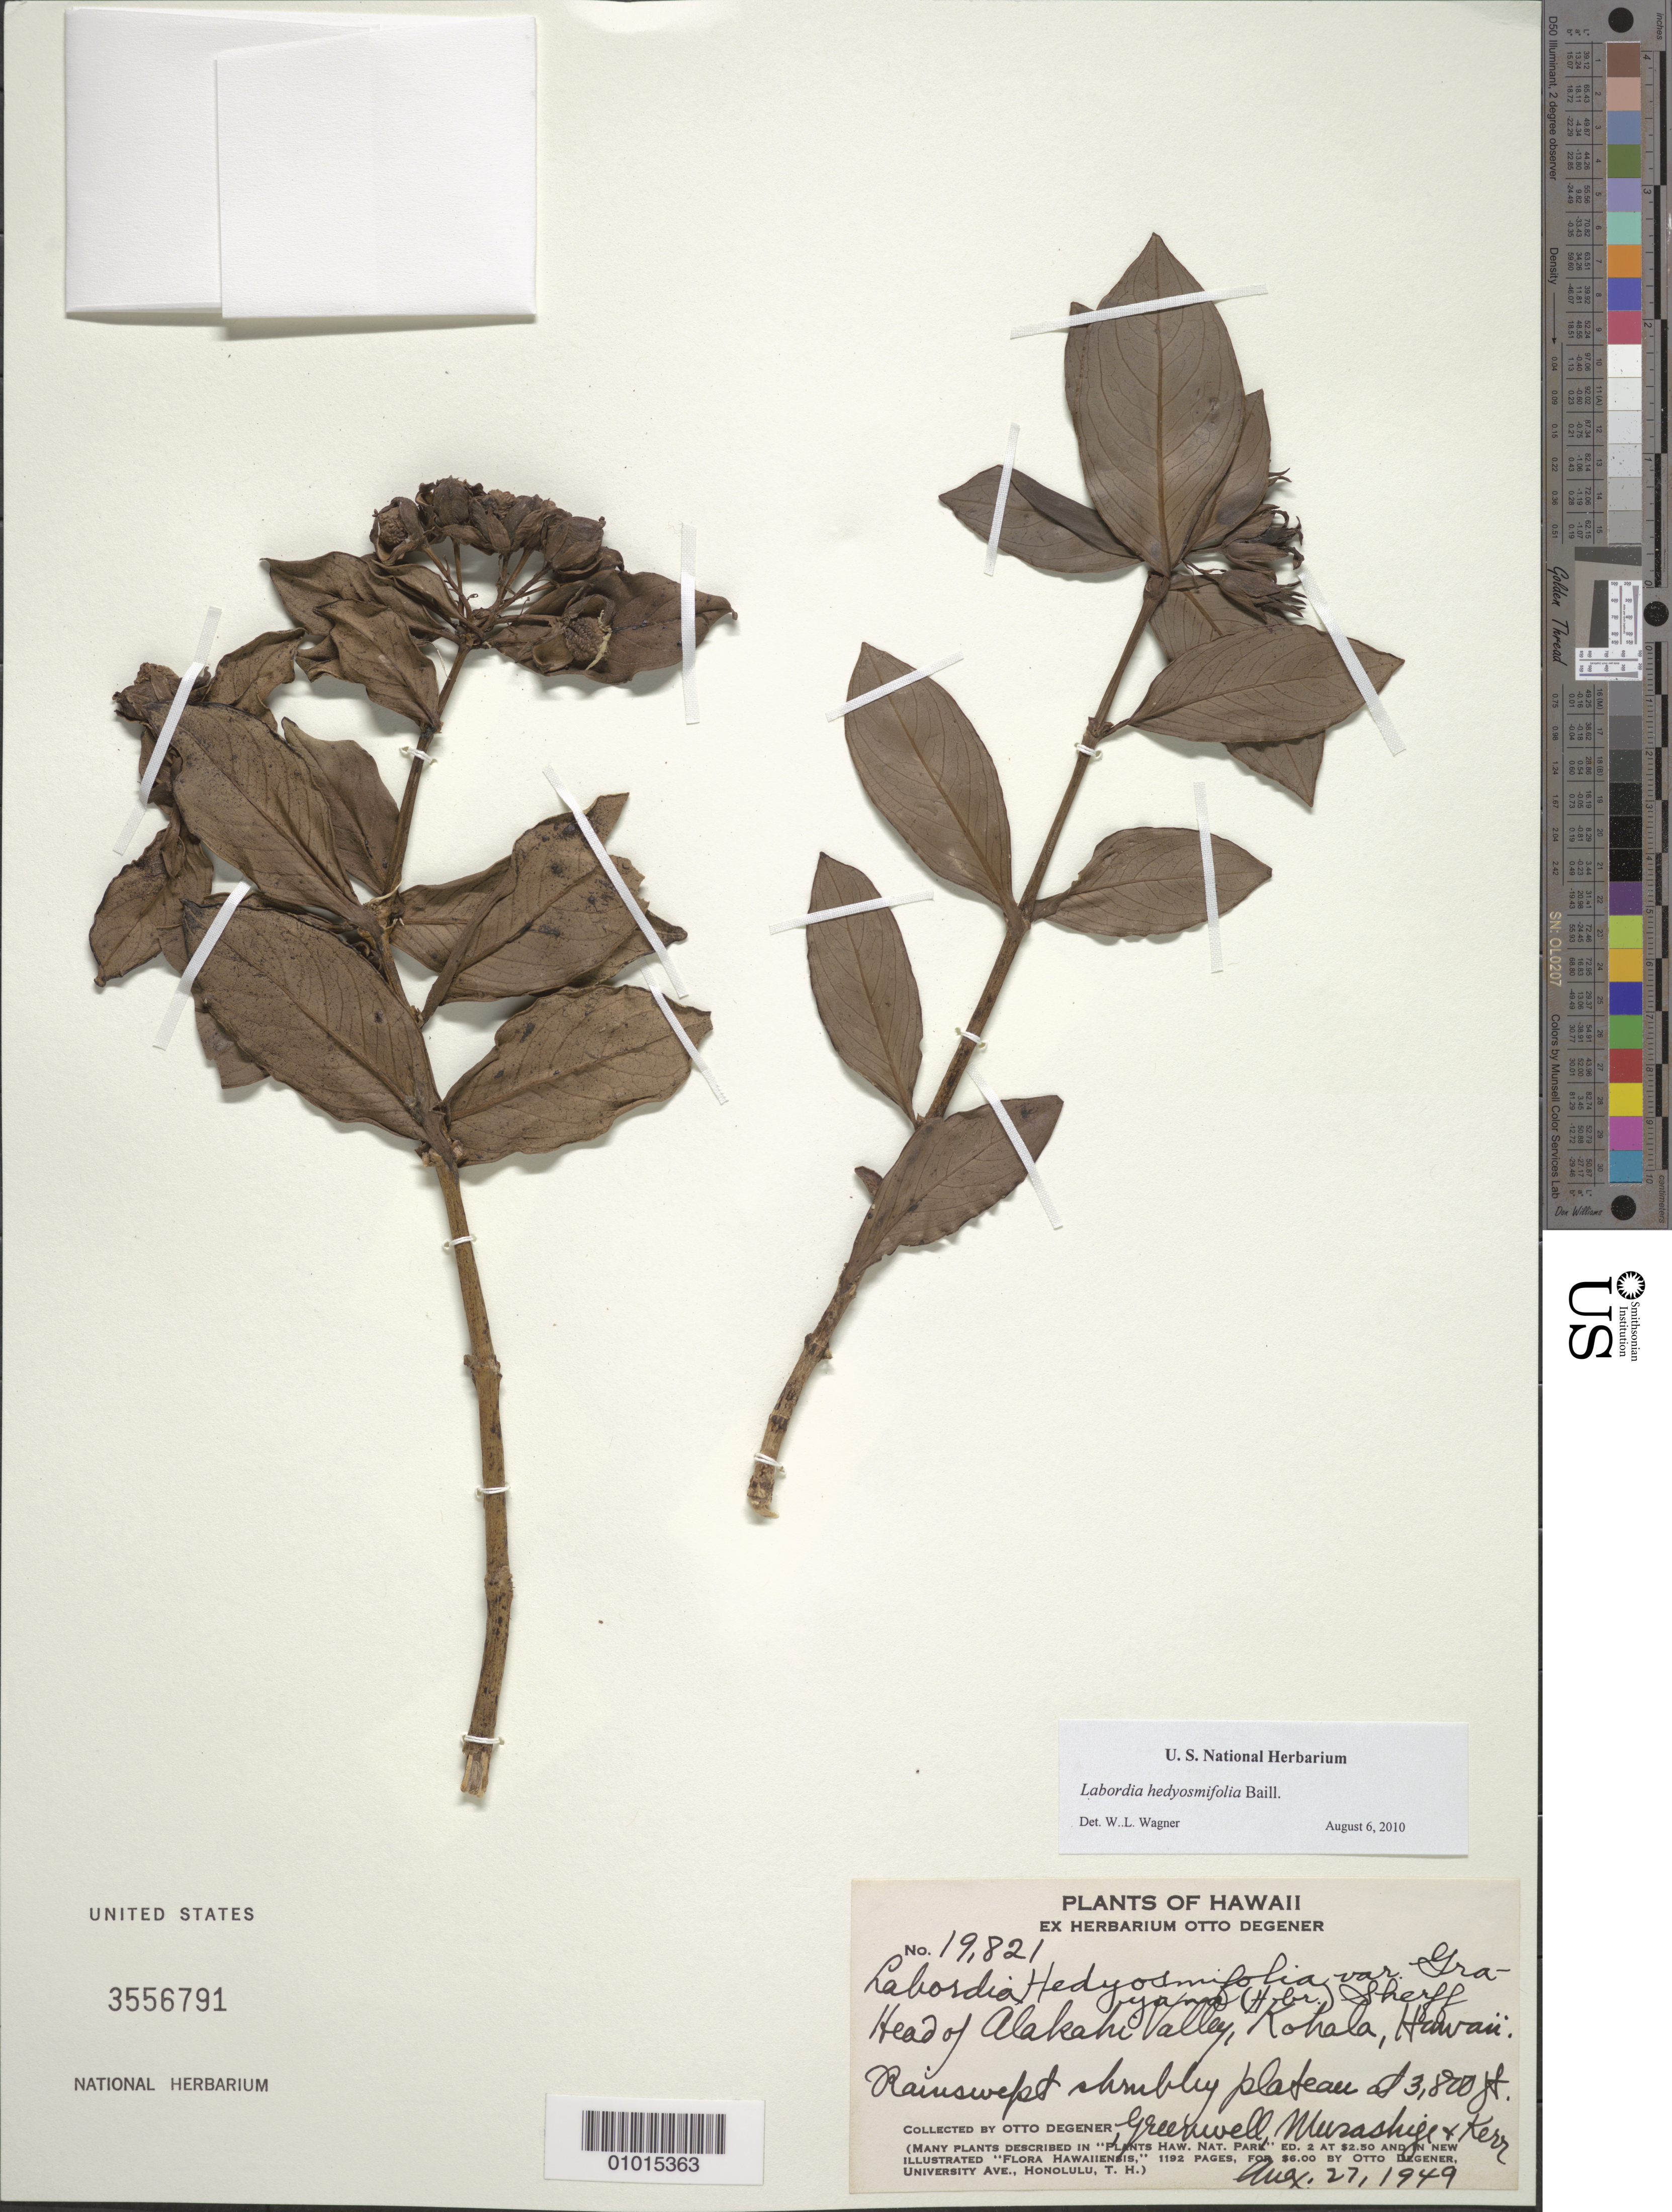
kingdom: Plantae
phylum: Tracheophyta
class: Magnoliopsida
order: Gentianales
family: Loganiaceae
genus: Geniostoma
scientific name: Geniostoma hedyosmifolium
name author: (Baill.) Byng & Christenh.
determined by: Wagner, W. L., (BOT), Smithsonian Institution - National Museum of Natural History (UNITED STATES)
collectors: O. Degener, -. Greenwell, Murashige & Kerr, --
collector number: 19821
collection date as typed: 27 Aug 1949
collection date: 1949-08-27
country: United States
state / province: Hawaii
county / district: Honolulu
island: Kure Atoll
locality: Head of Alakahi Valley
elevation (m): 1158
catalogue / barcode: US 3556791